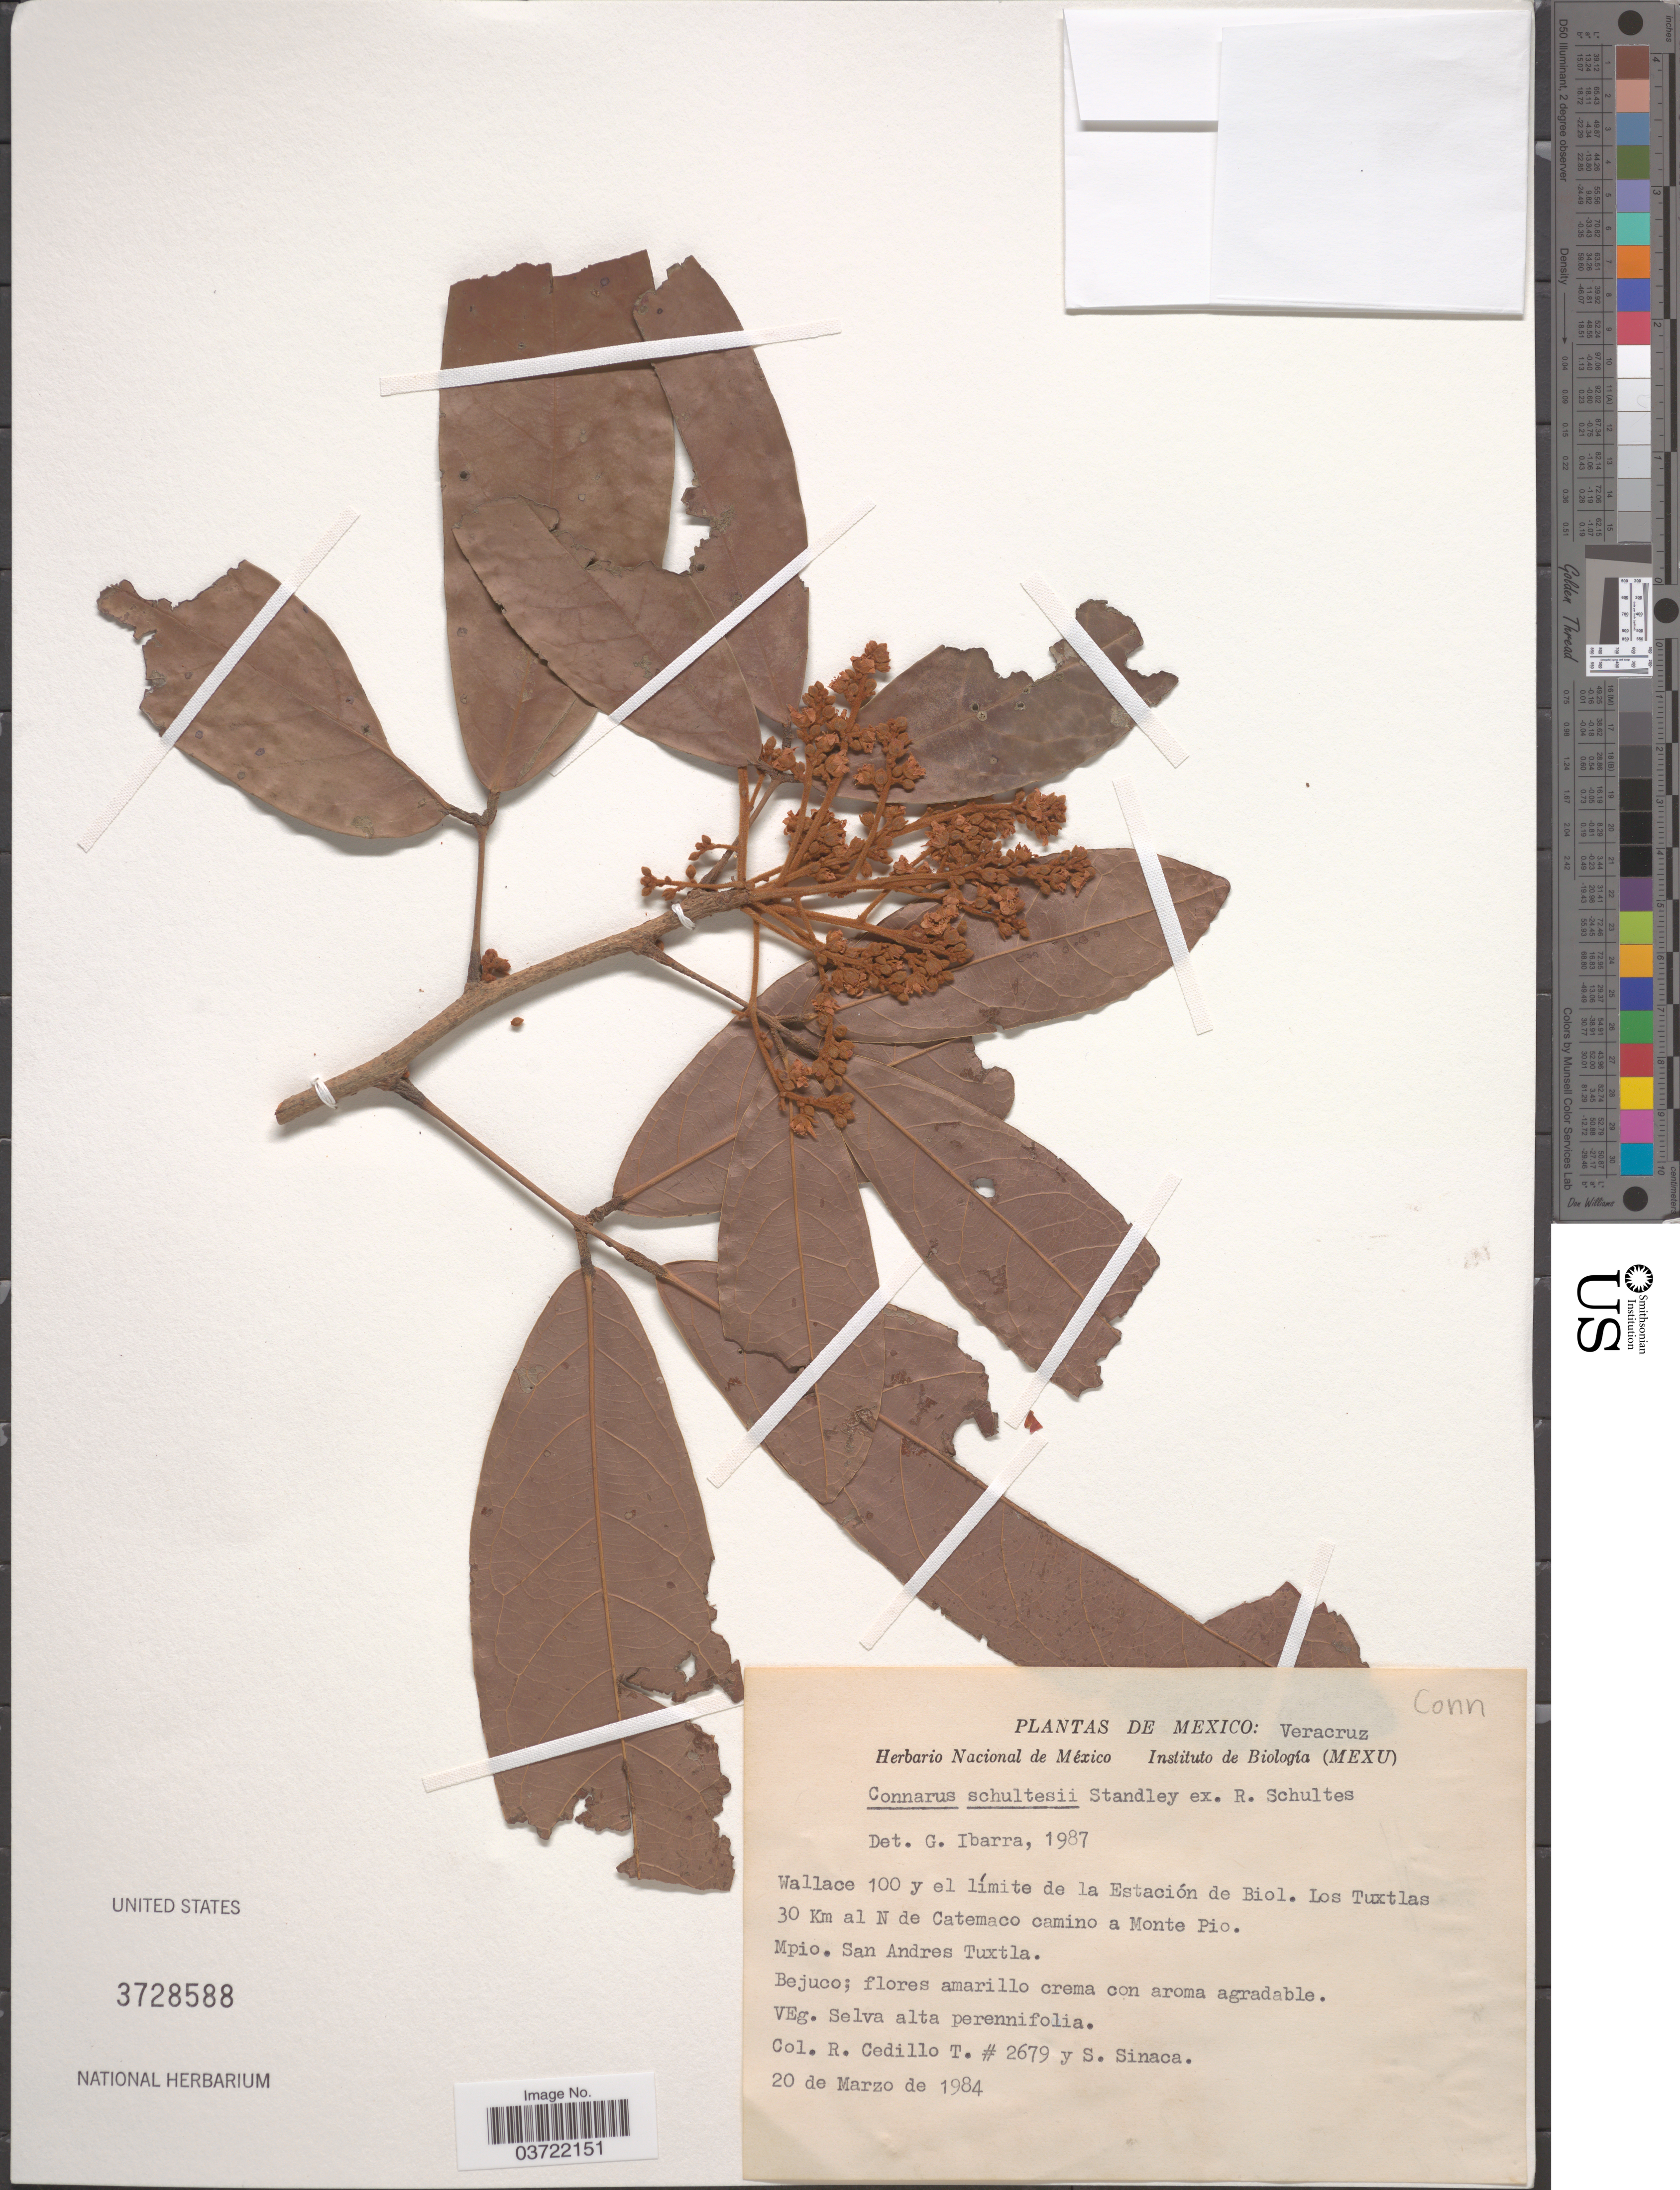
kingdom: Plantae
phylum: Tracheophyta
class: Magnoliopsida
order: Oxalidales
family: Connaraceae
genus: Connarus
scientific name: Connarus schultesii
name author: Standl.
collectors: R. CedilloT. & S. Sinaca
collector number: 2679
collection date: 1984-03-20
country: Mexico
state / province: Veracruz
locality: Veracruz. Wallace 100 y el límite de la Estación de Biol. Los Tuxtlas 30 Km al N Catemaco camino a Monte Pio. Mpio. San Andres Tuxtla.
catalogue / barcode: US 3728588